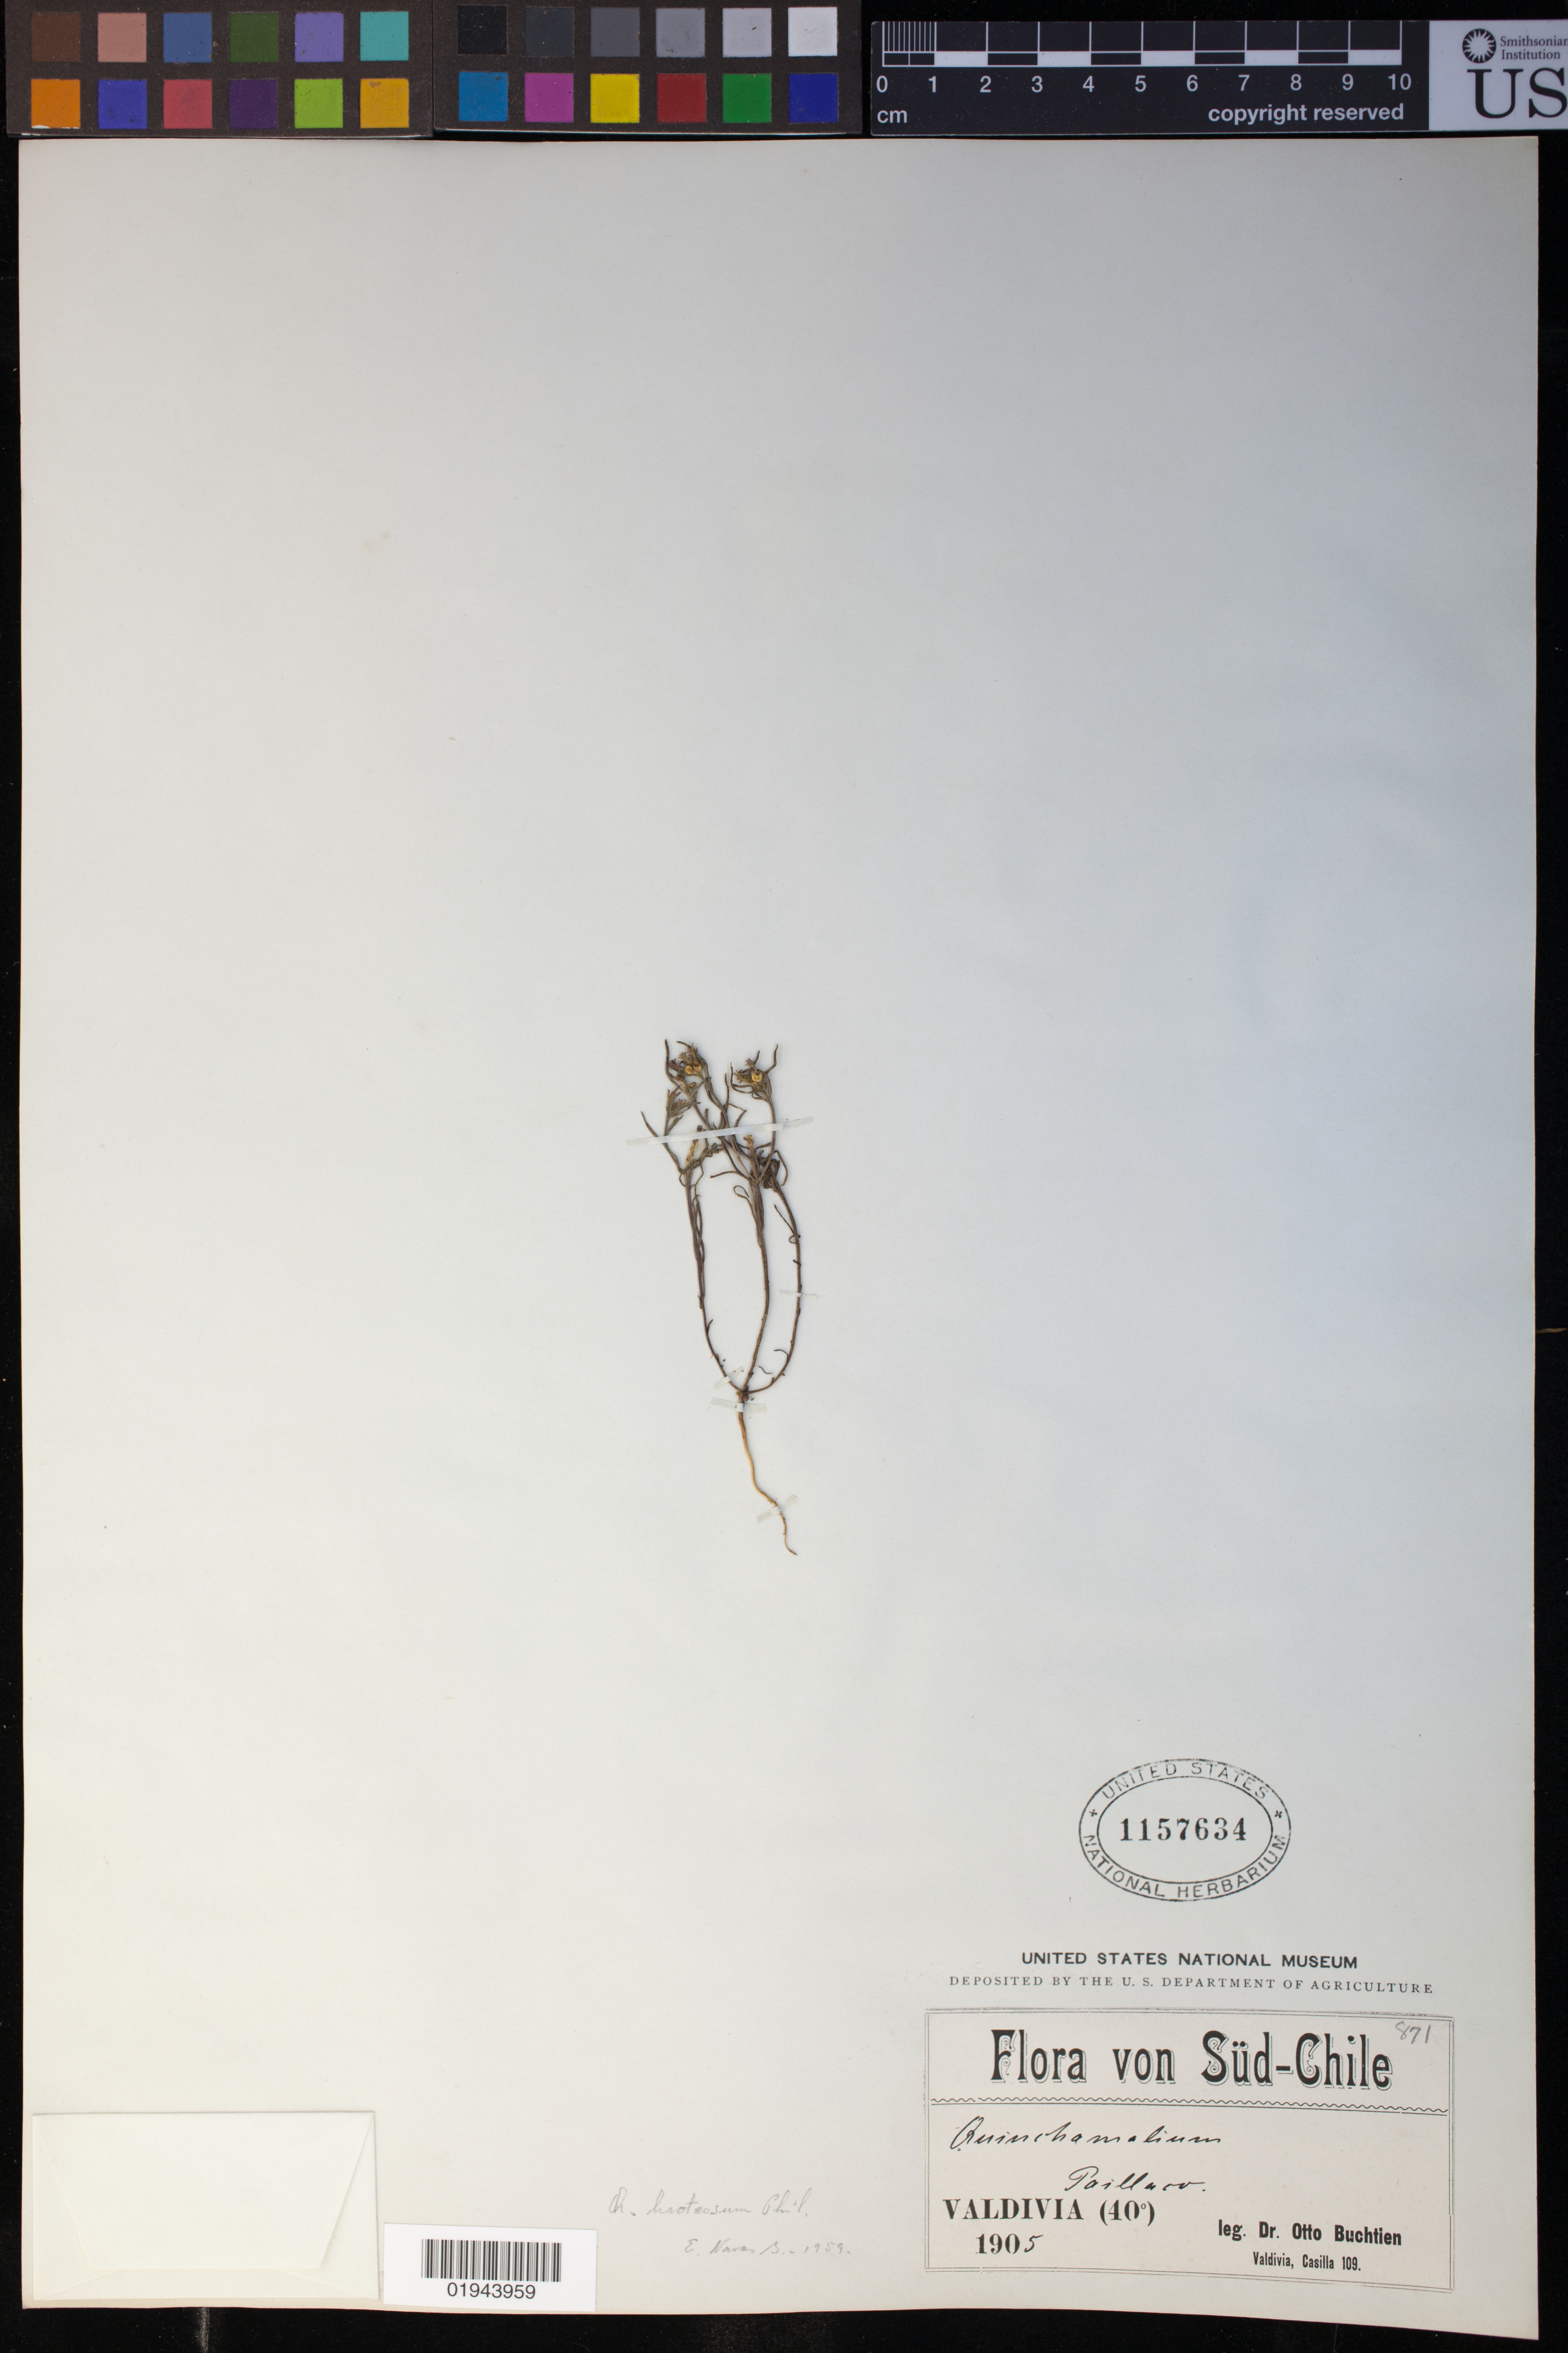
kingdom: Plantae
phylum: Tracheophyta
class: Magnoliopsida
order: Santalales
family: Schoepfiaceae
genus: Quinchamalium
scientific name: Quinchamalium bracteosum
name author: Phil.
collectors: O. Buchtien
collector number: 871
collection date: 1905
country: Chile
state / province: Los Lagos (X)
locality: Valdivia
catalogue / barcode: US 1157634